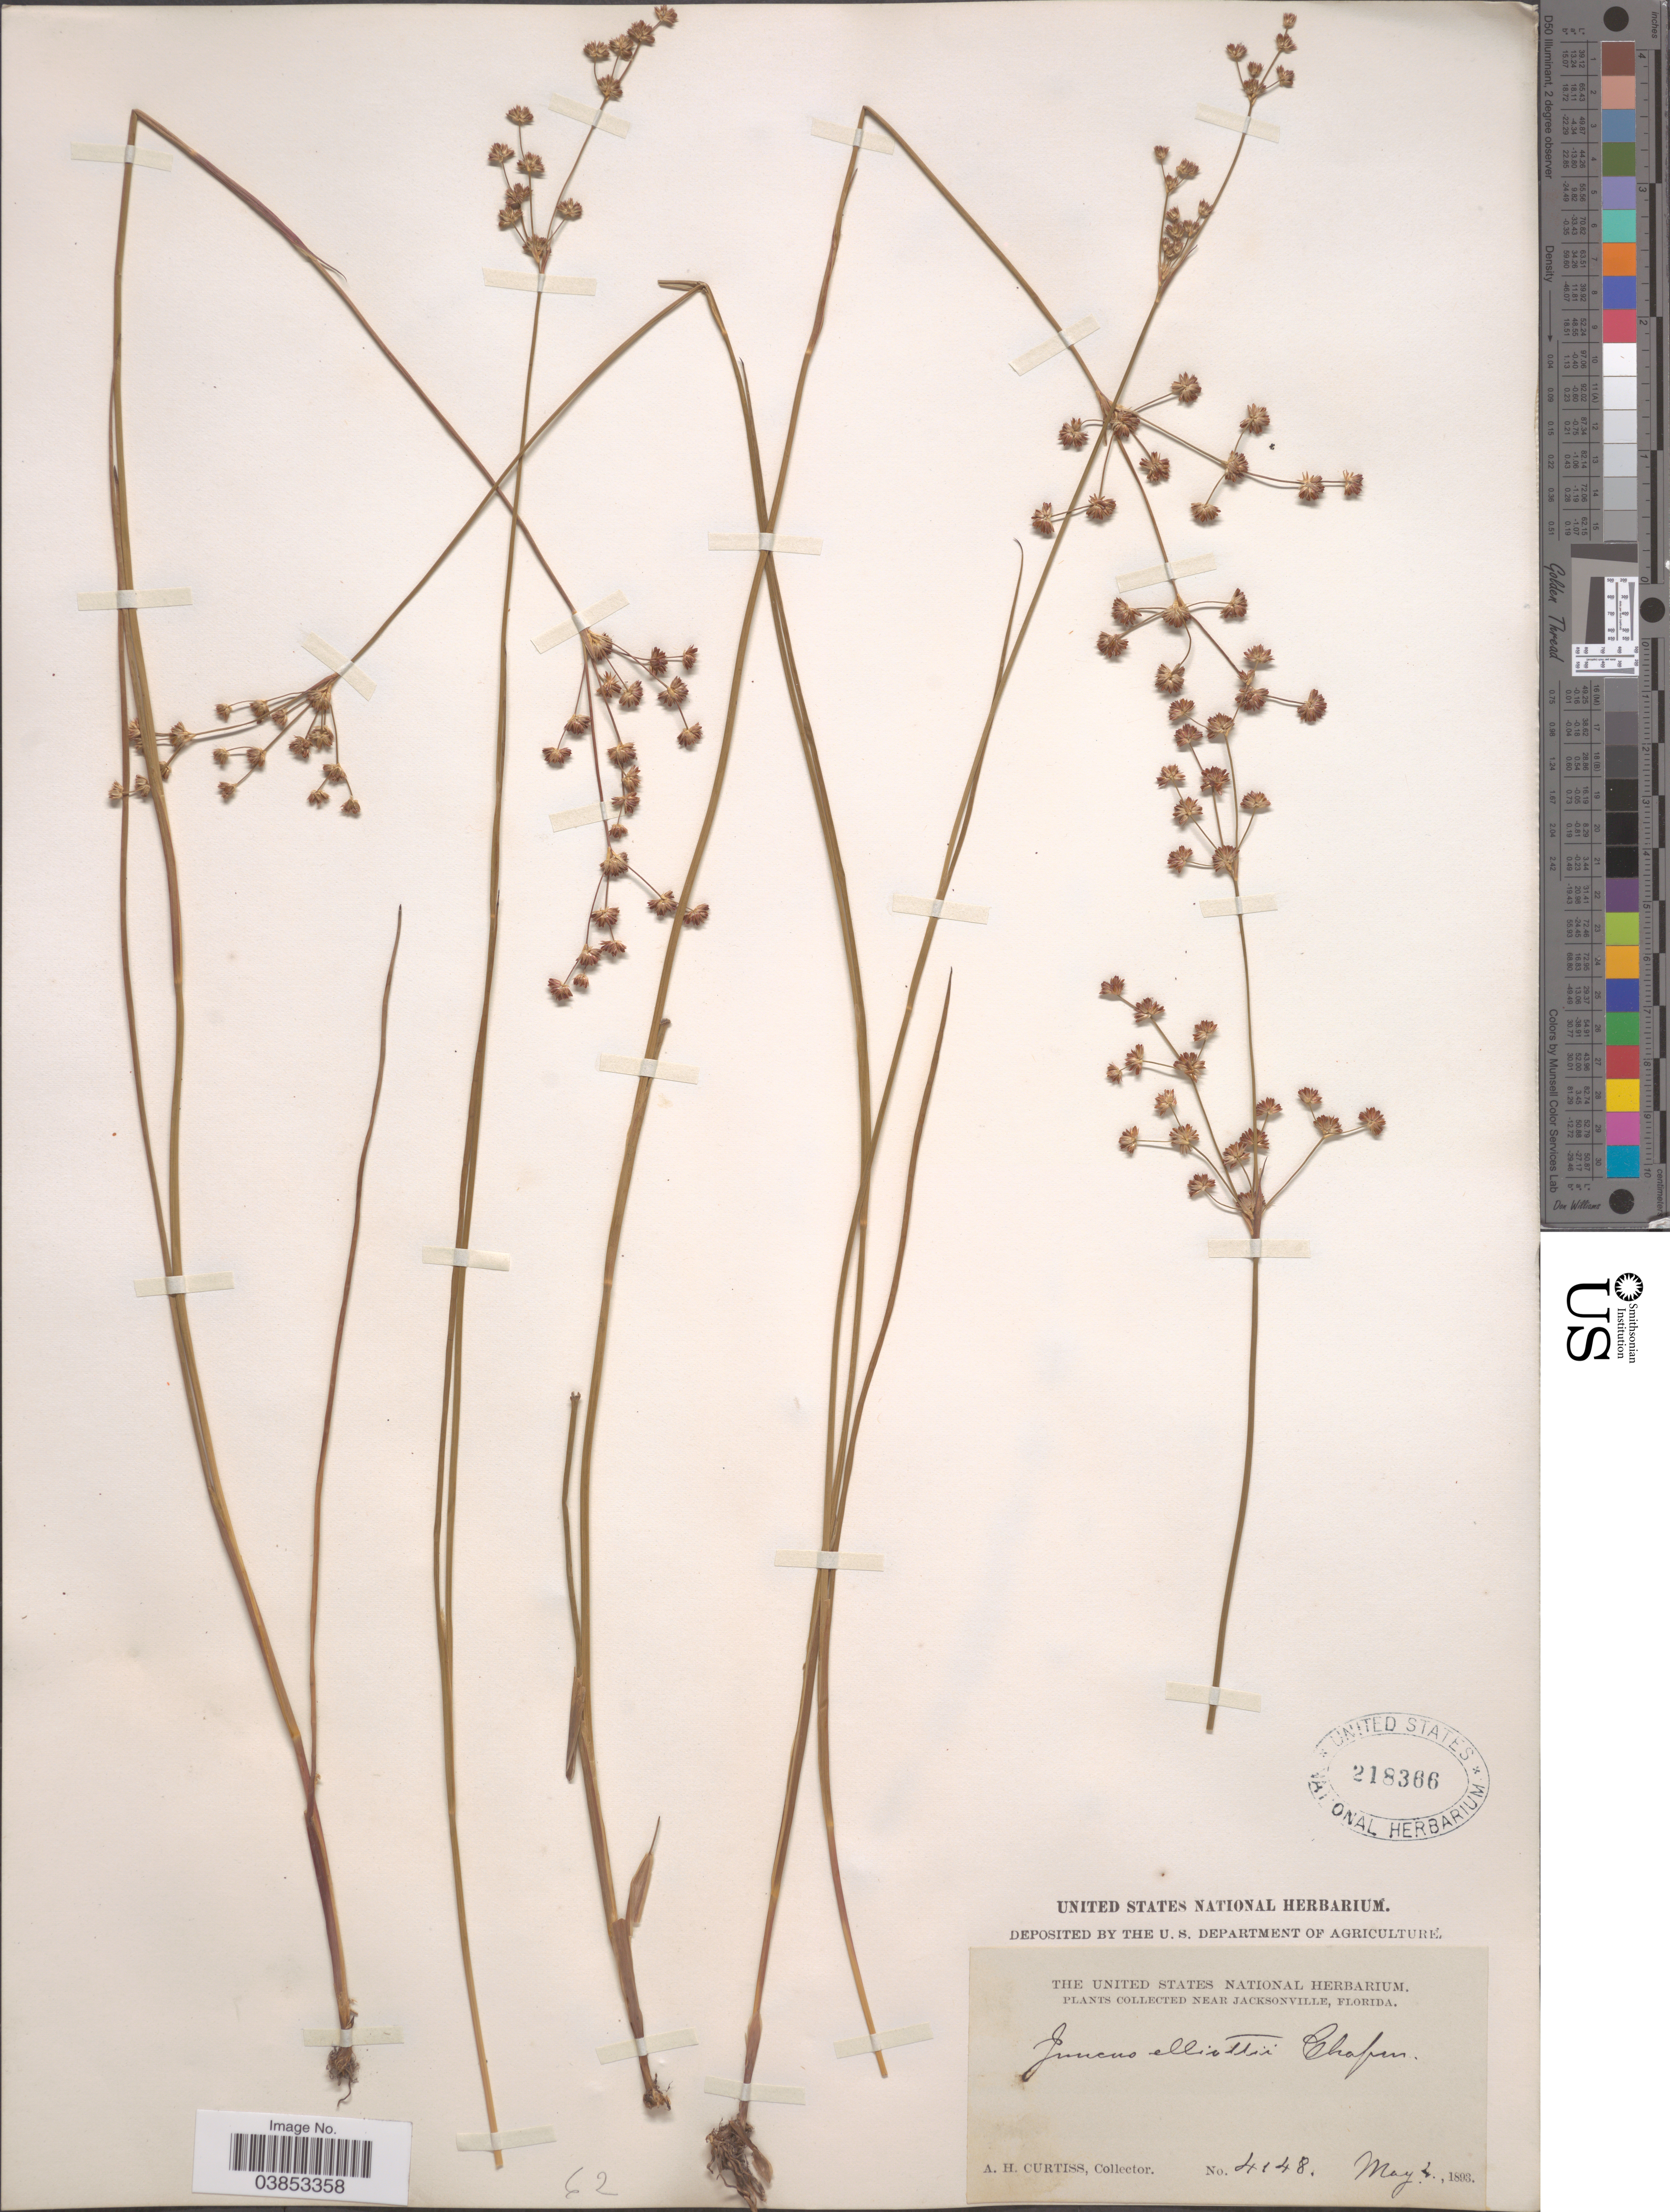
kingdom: Plantae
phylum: Tracheophyta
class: Liliopsida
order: Poales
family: Juncaceae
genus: Juncus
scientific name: Juncus elliottii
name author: Chapm.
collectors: A. H. Curtiss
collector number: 4148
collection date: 1893-05-04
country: United States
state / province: Florida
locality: Near Jacksonville.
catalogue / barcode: US 218366